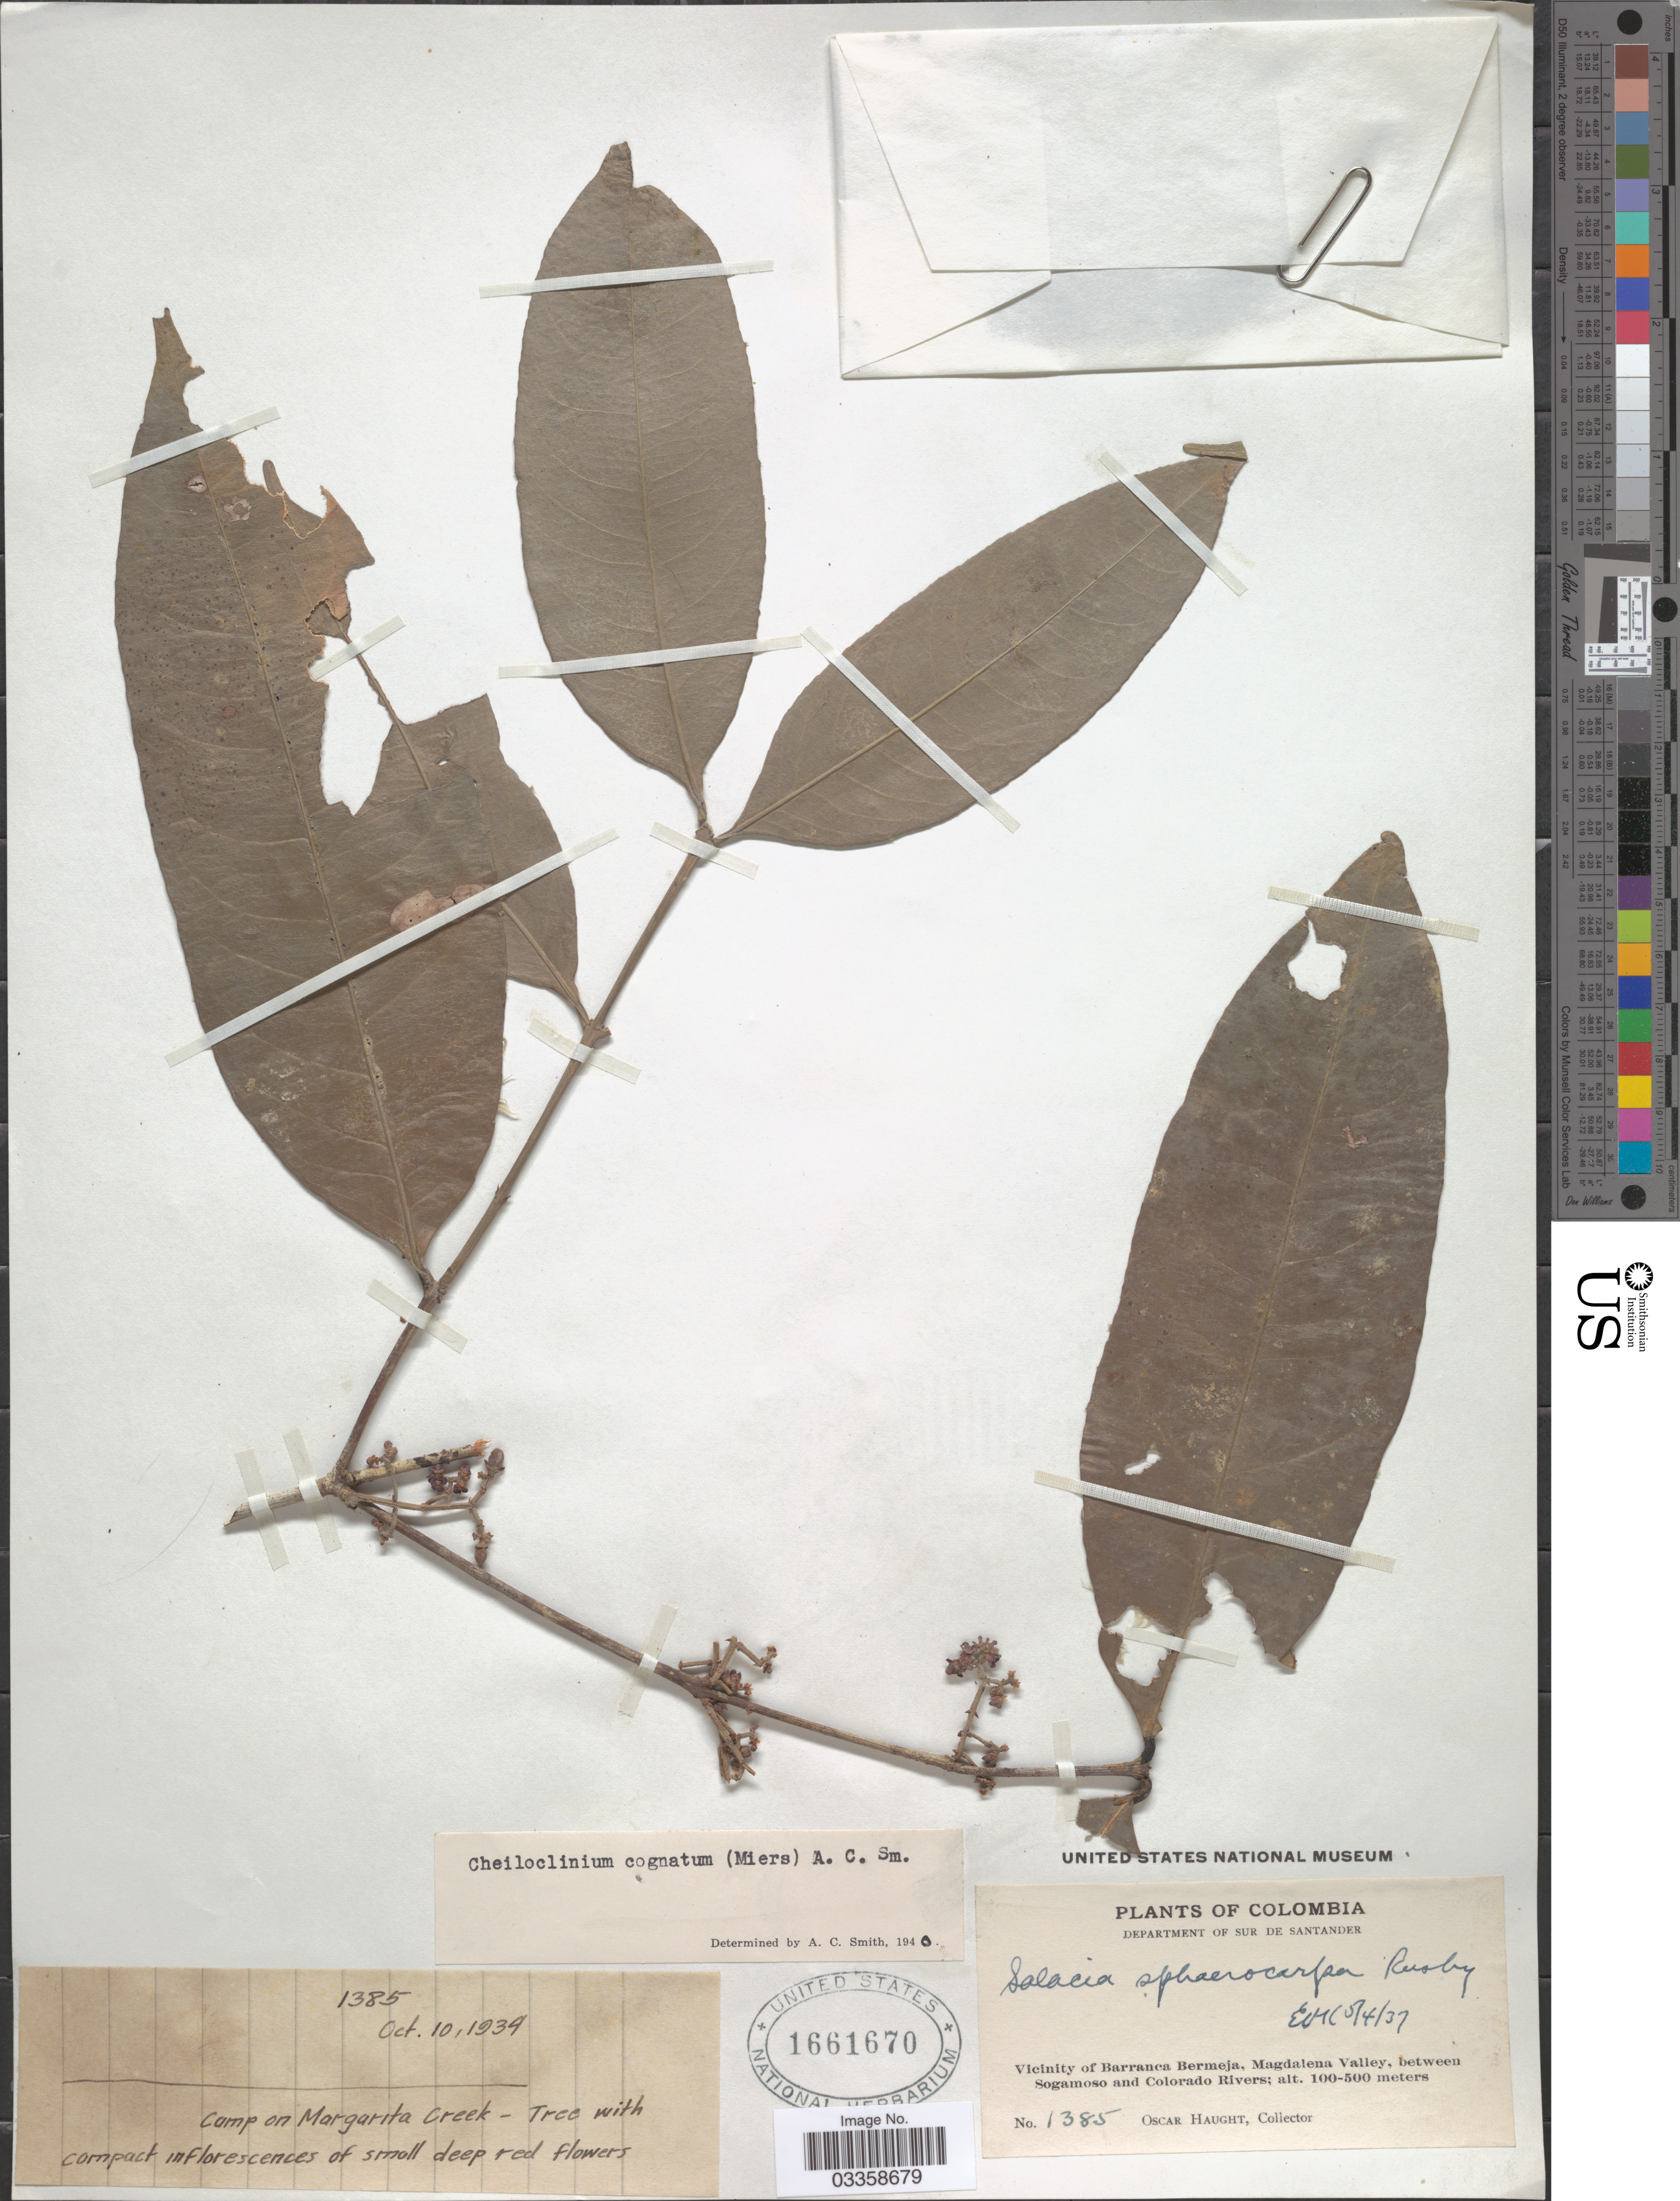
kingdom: Plantae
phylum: Tracheophyta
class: Magnoliopsida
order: Celastrales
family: Celastraceae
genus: Cheiloclinium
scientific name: Cheiloclinium cognatum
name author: (Miers) A.C. Sm.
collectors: O. L. Haught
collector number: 1385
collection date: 1939-10-10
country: Colombia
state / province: Santander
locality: Department of Sur de Santander, Vicinity of Barranca Bermeja, Magdalena Valley, between Sogamoso and Colorado Rivers. Camp on Margarita Creek.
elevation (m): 100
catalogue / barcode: US 1661670